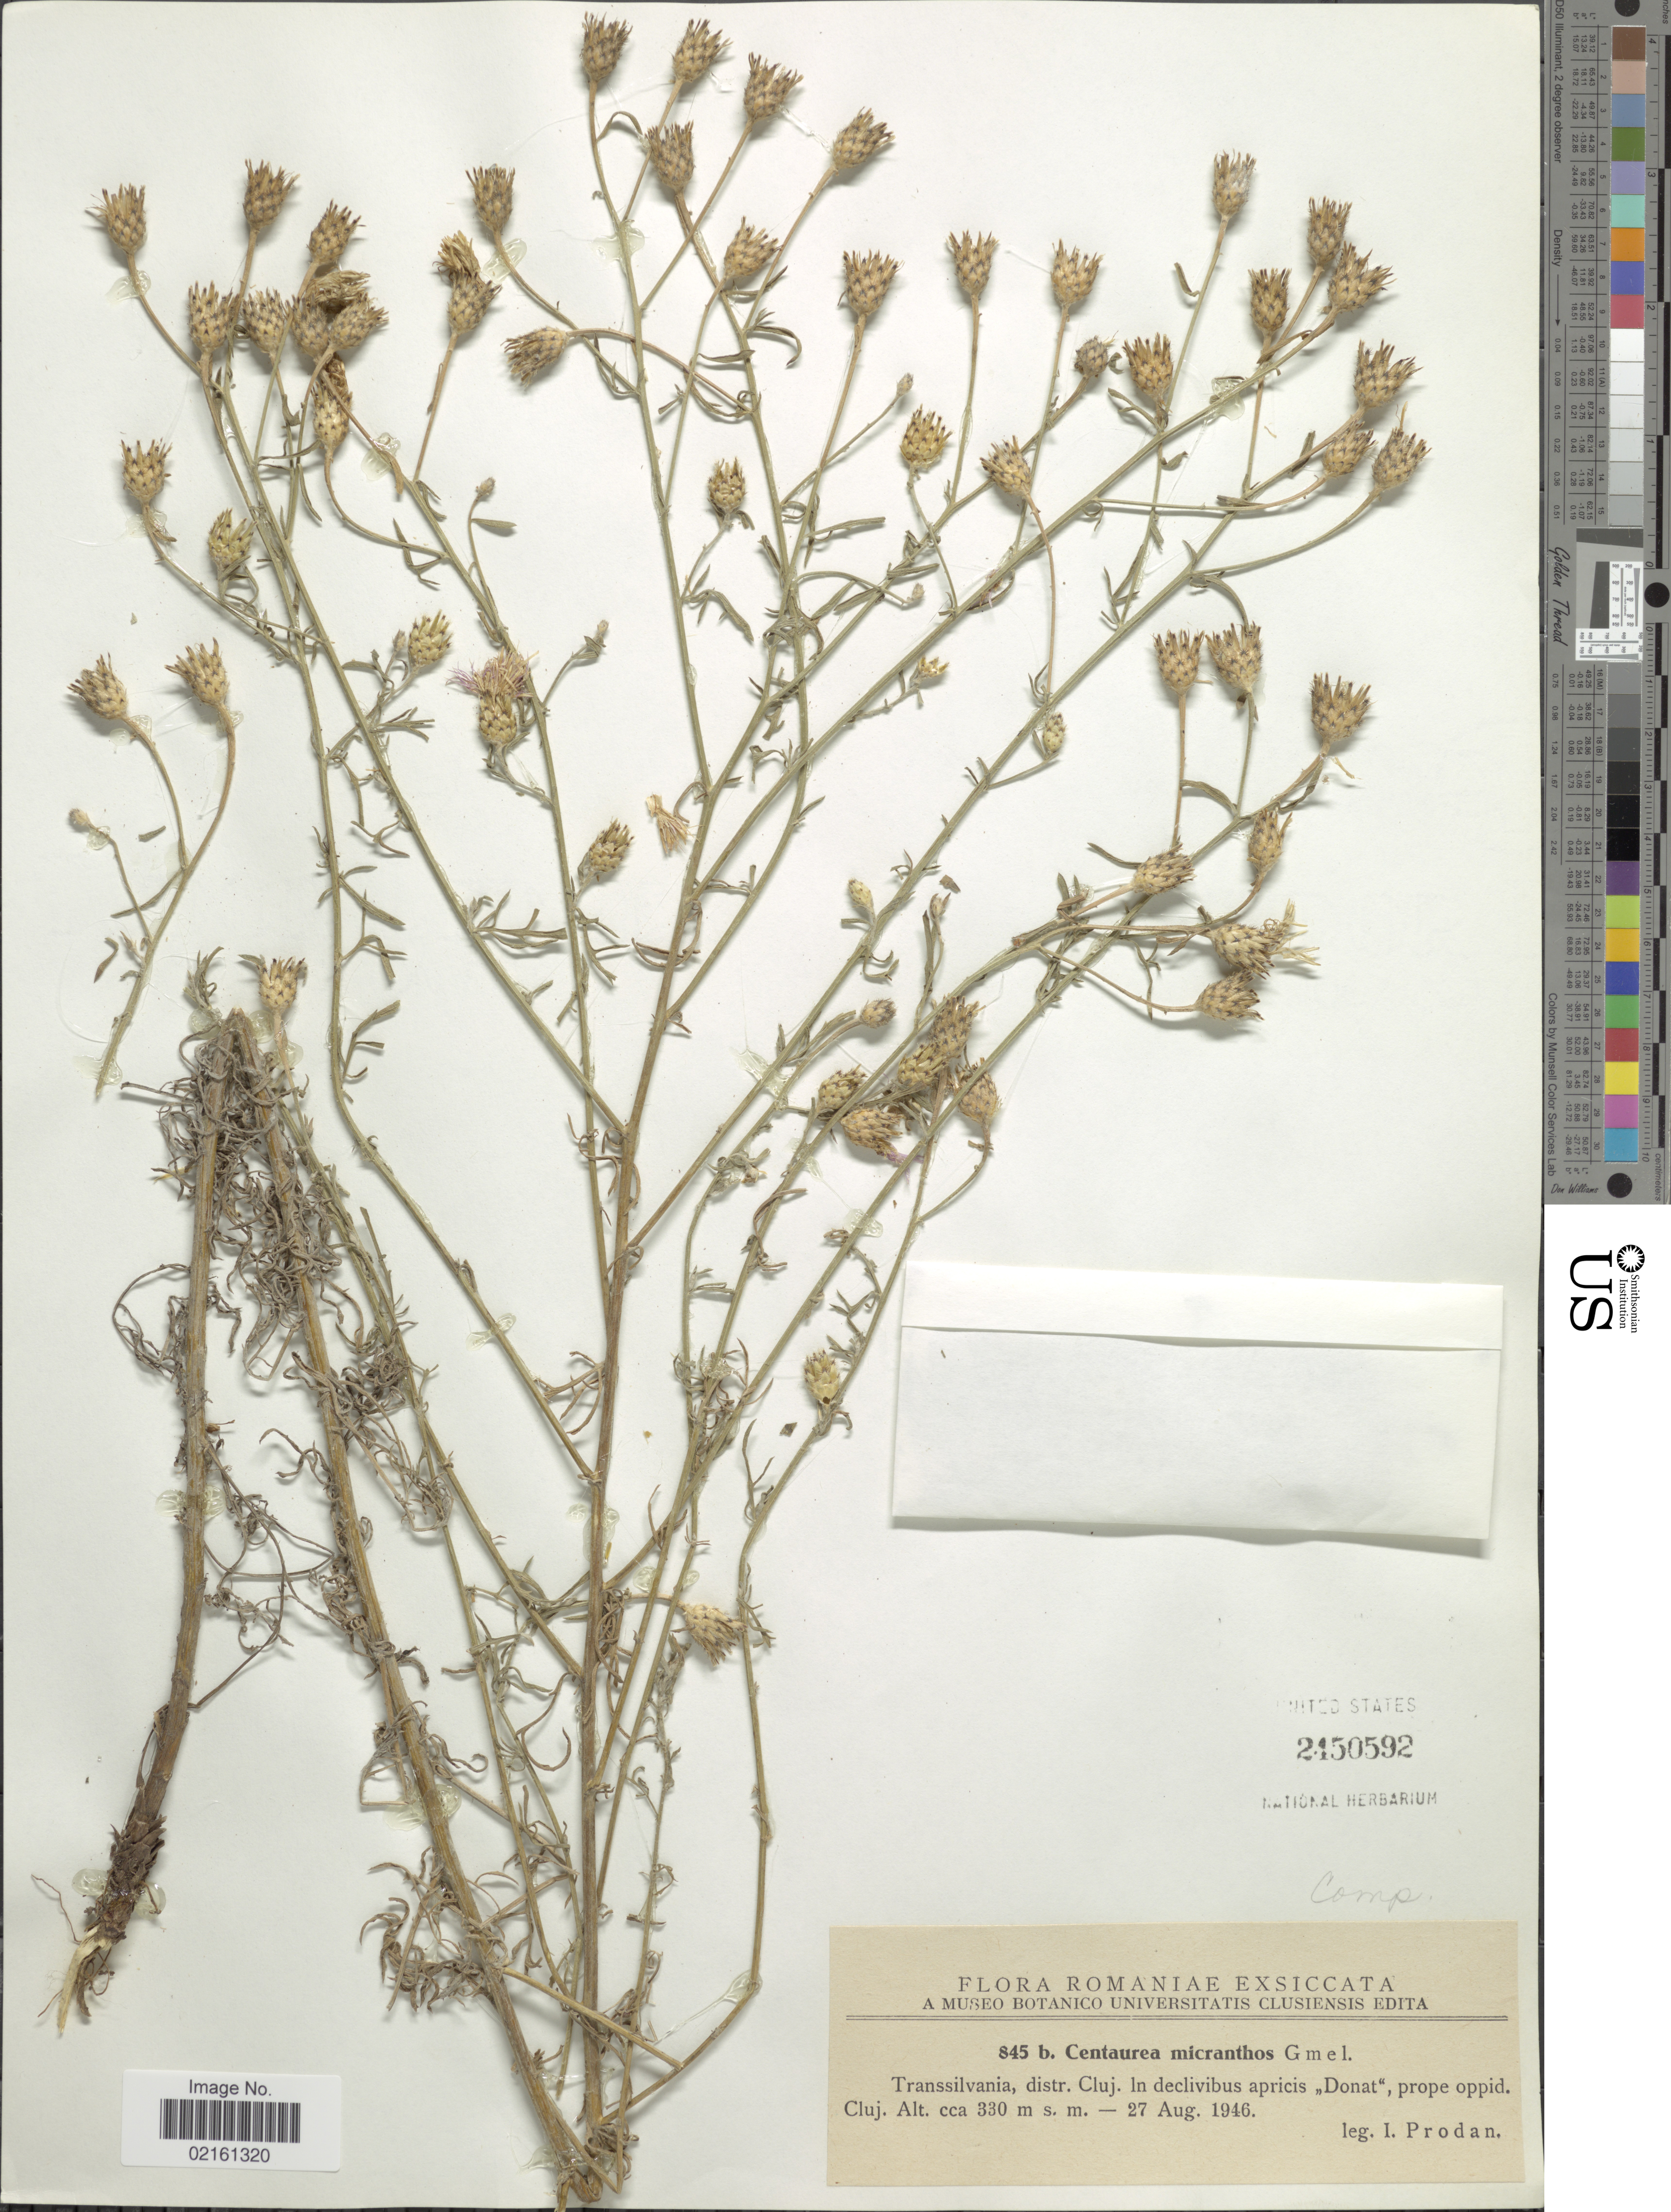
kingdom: Plantae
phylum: Tracheophyta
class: Magnoliopsida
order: Asterales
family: Asteraceae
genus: Centaurea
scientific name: Centaurea micranthos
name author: J.F. Gmel.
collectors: I. Prodán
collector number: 845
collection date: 1946-08-27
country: Romania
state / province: Cluj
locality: Transsilvania, Donat, prope oppid. Cluj.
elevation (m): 330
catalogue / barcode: US 2450592